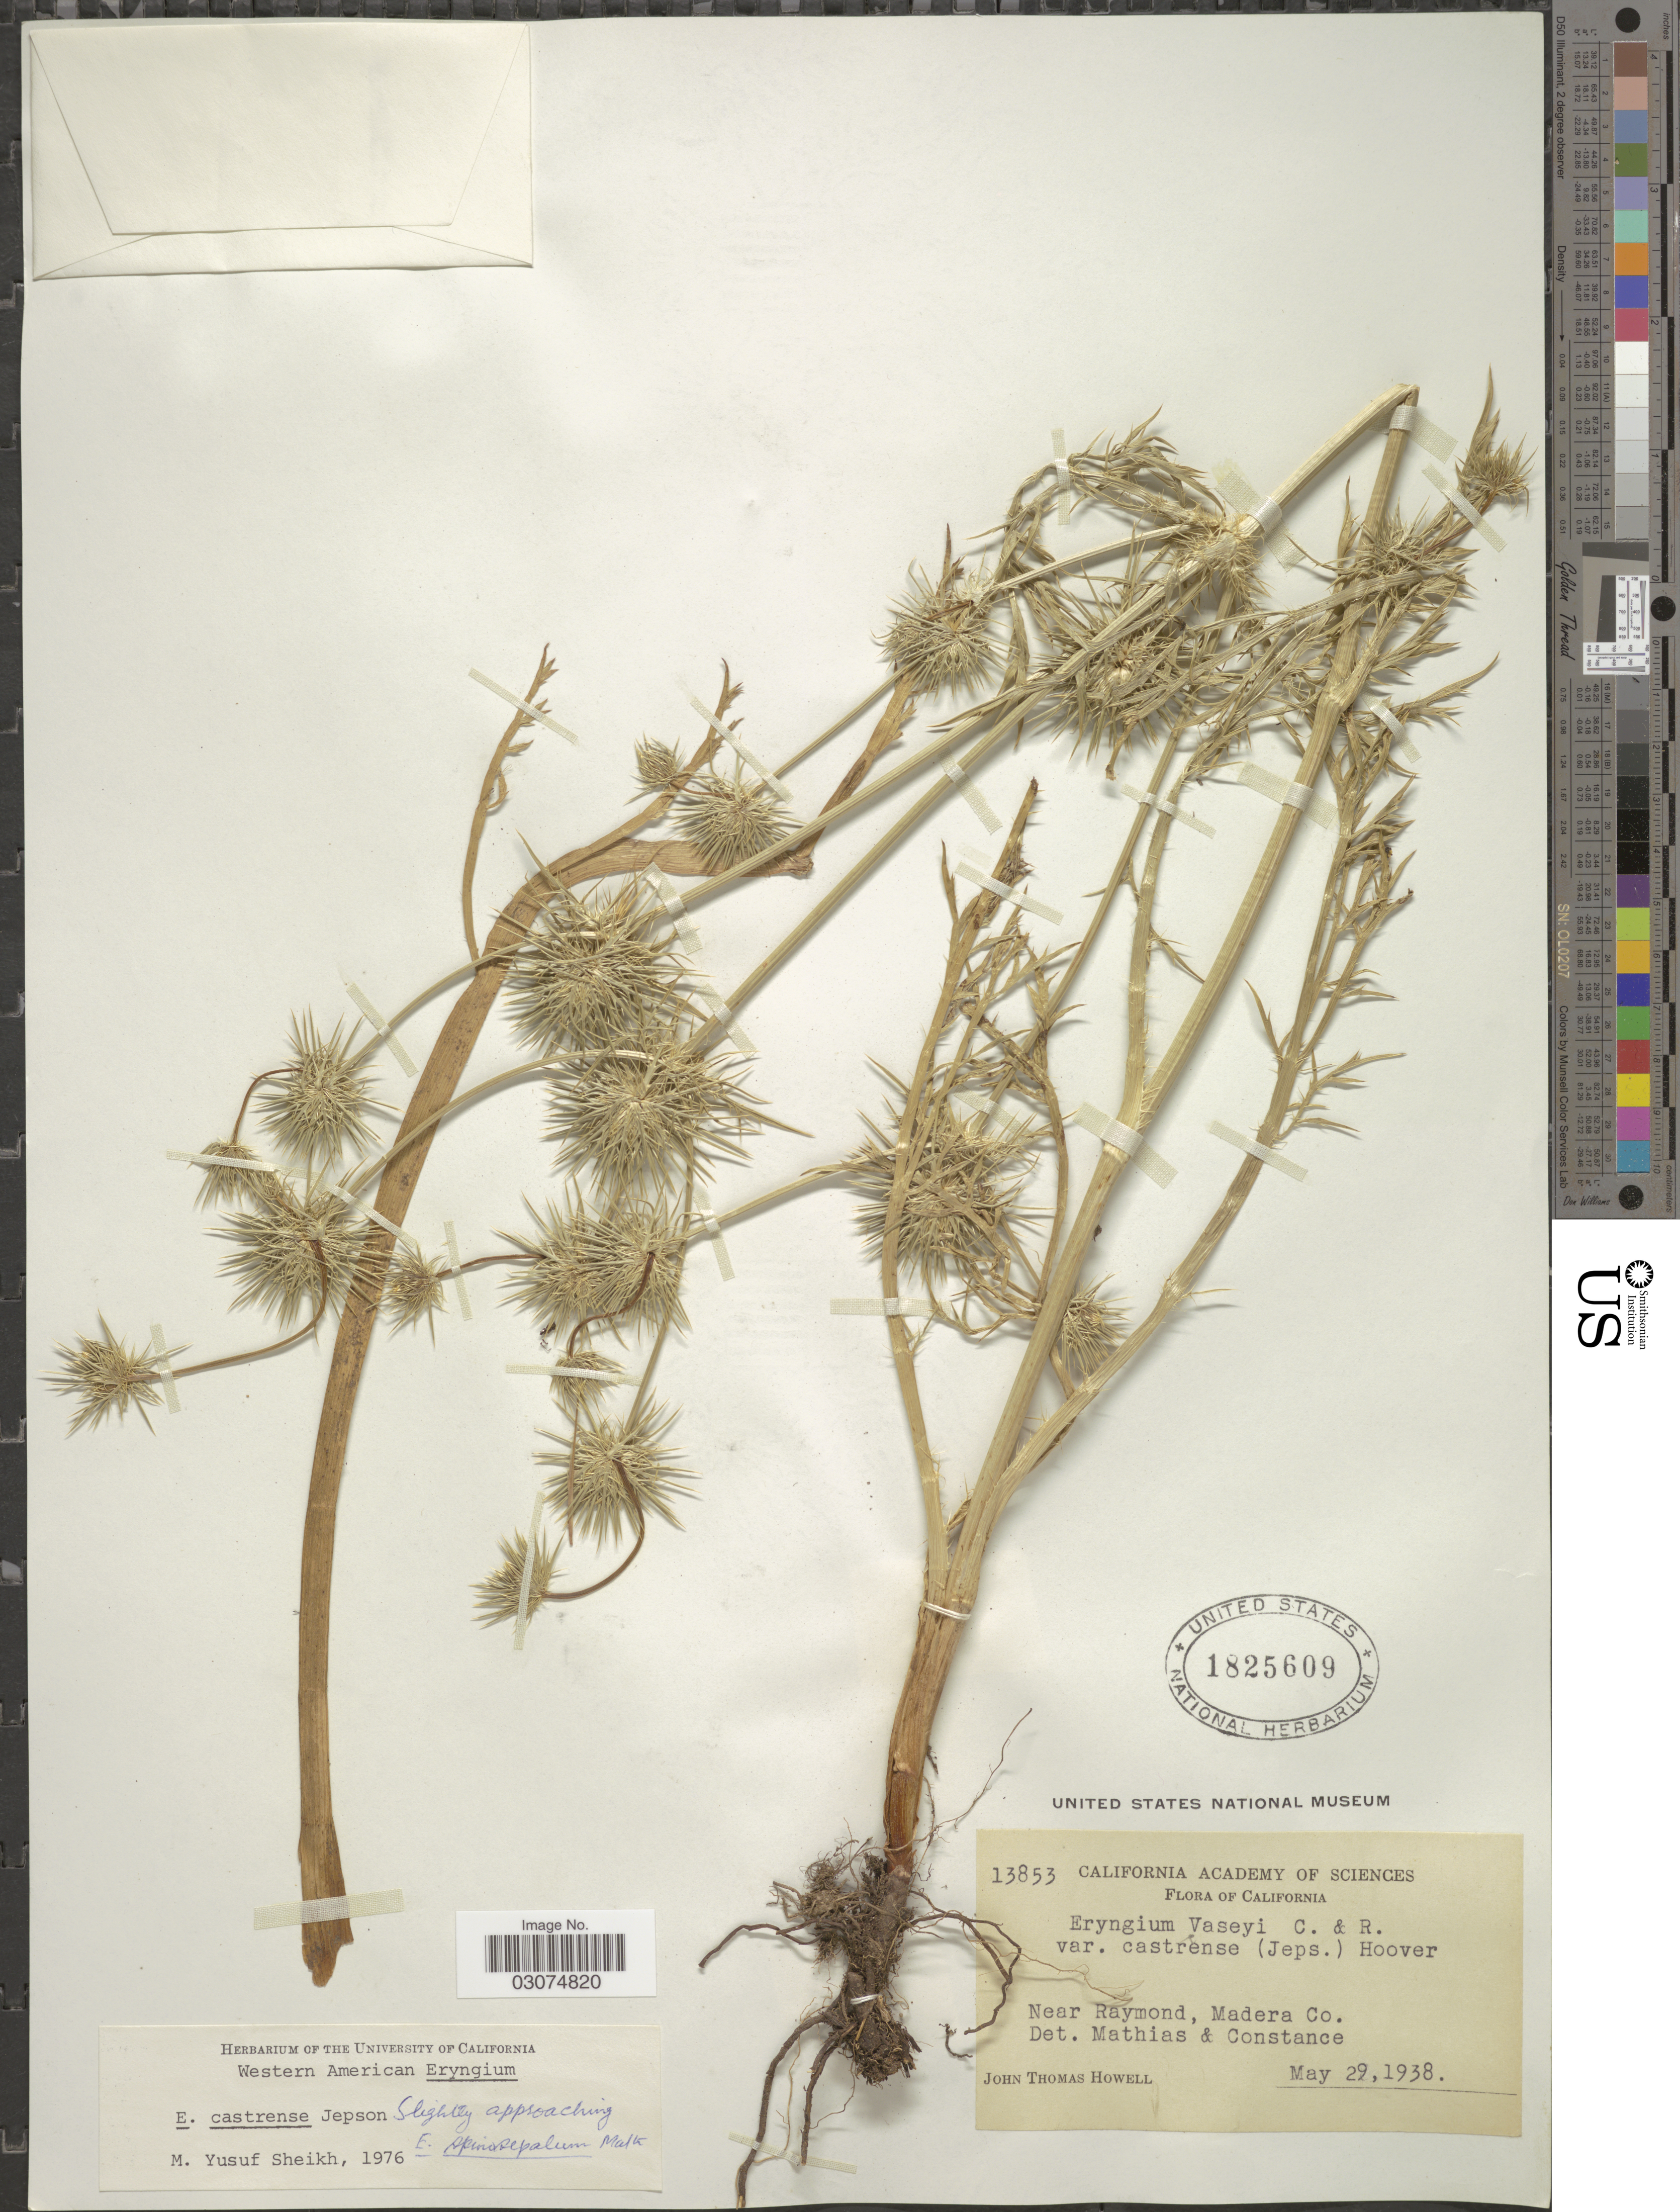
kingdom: Plantae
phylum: Tracheophyta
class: Magnoliopsida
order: Apiales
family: Apiaceae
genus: Eryngium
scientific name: Eryngium castrense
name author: Jeps.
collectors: J. T. Howell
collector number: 13853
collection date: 1938-05-29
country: United States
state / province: California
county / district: Madera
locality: Near Raymond, Madera Co.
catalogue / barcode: US 1825609